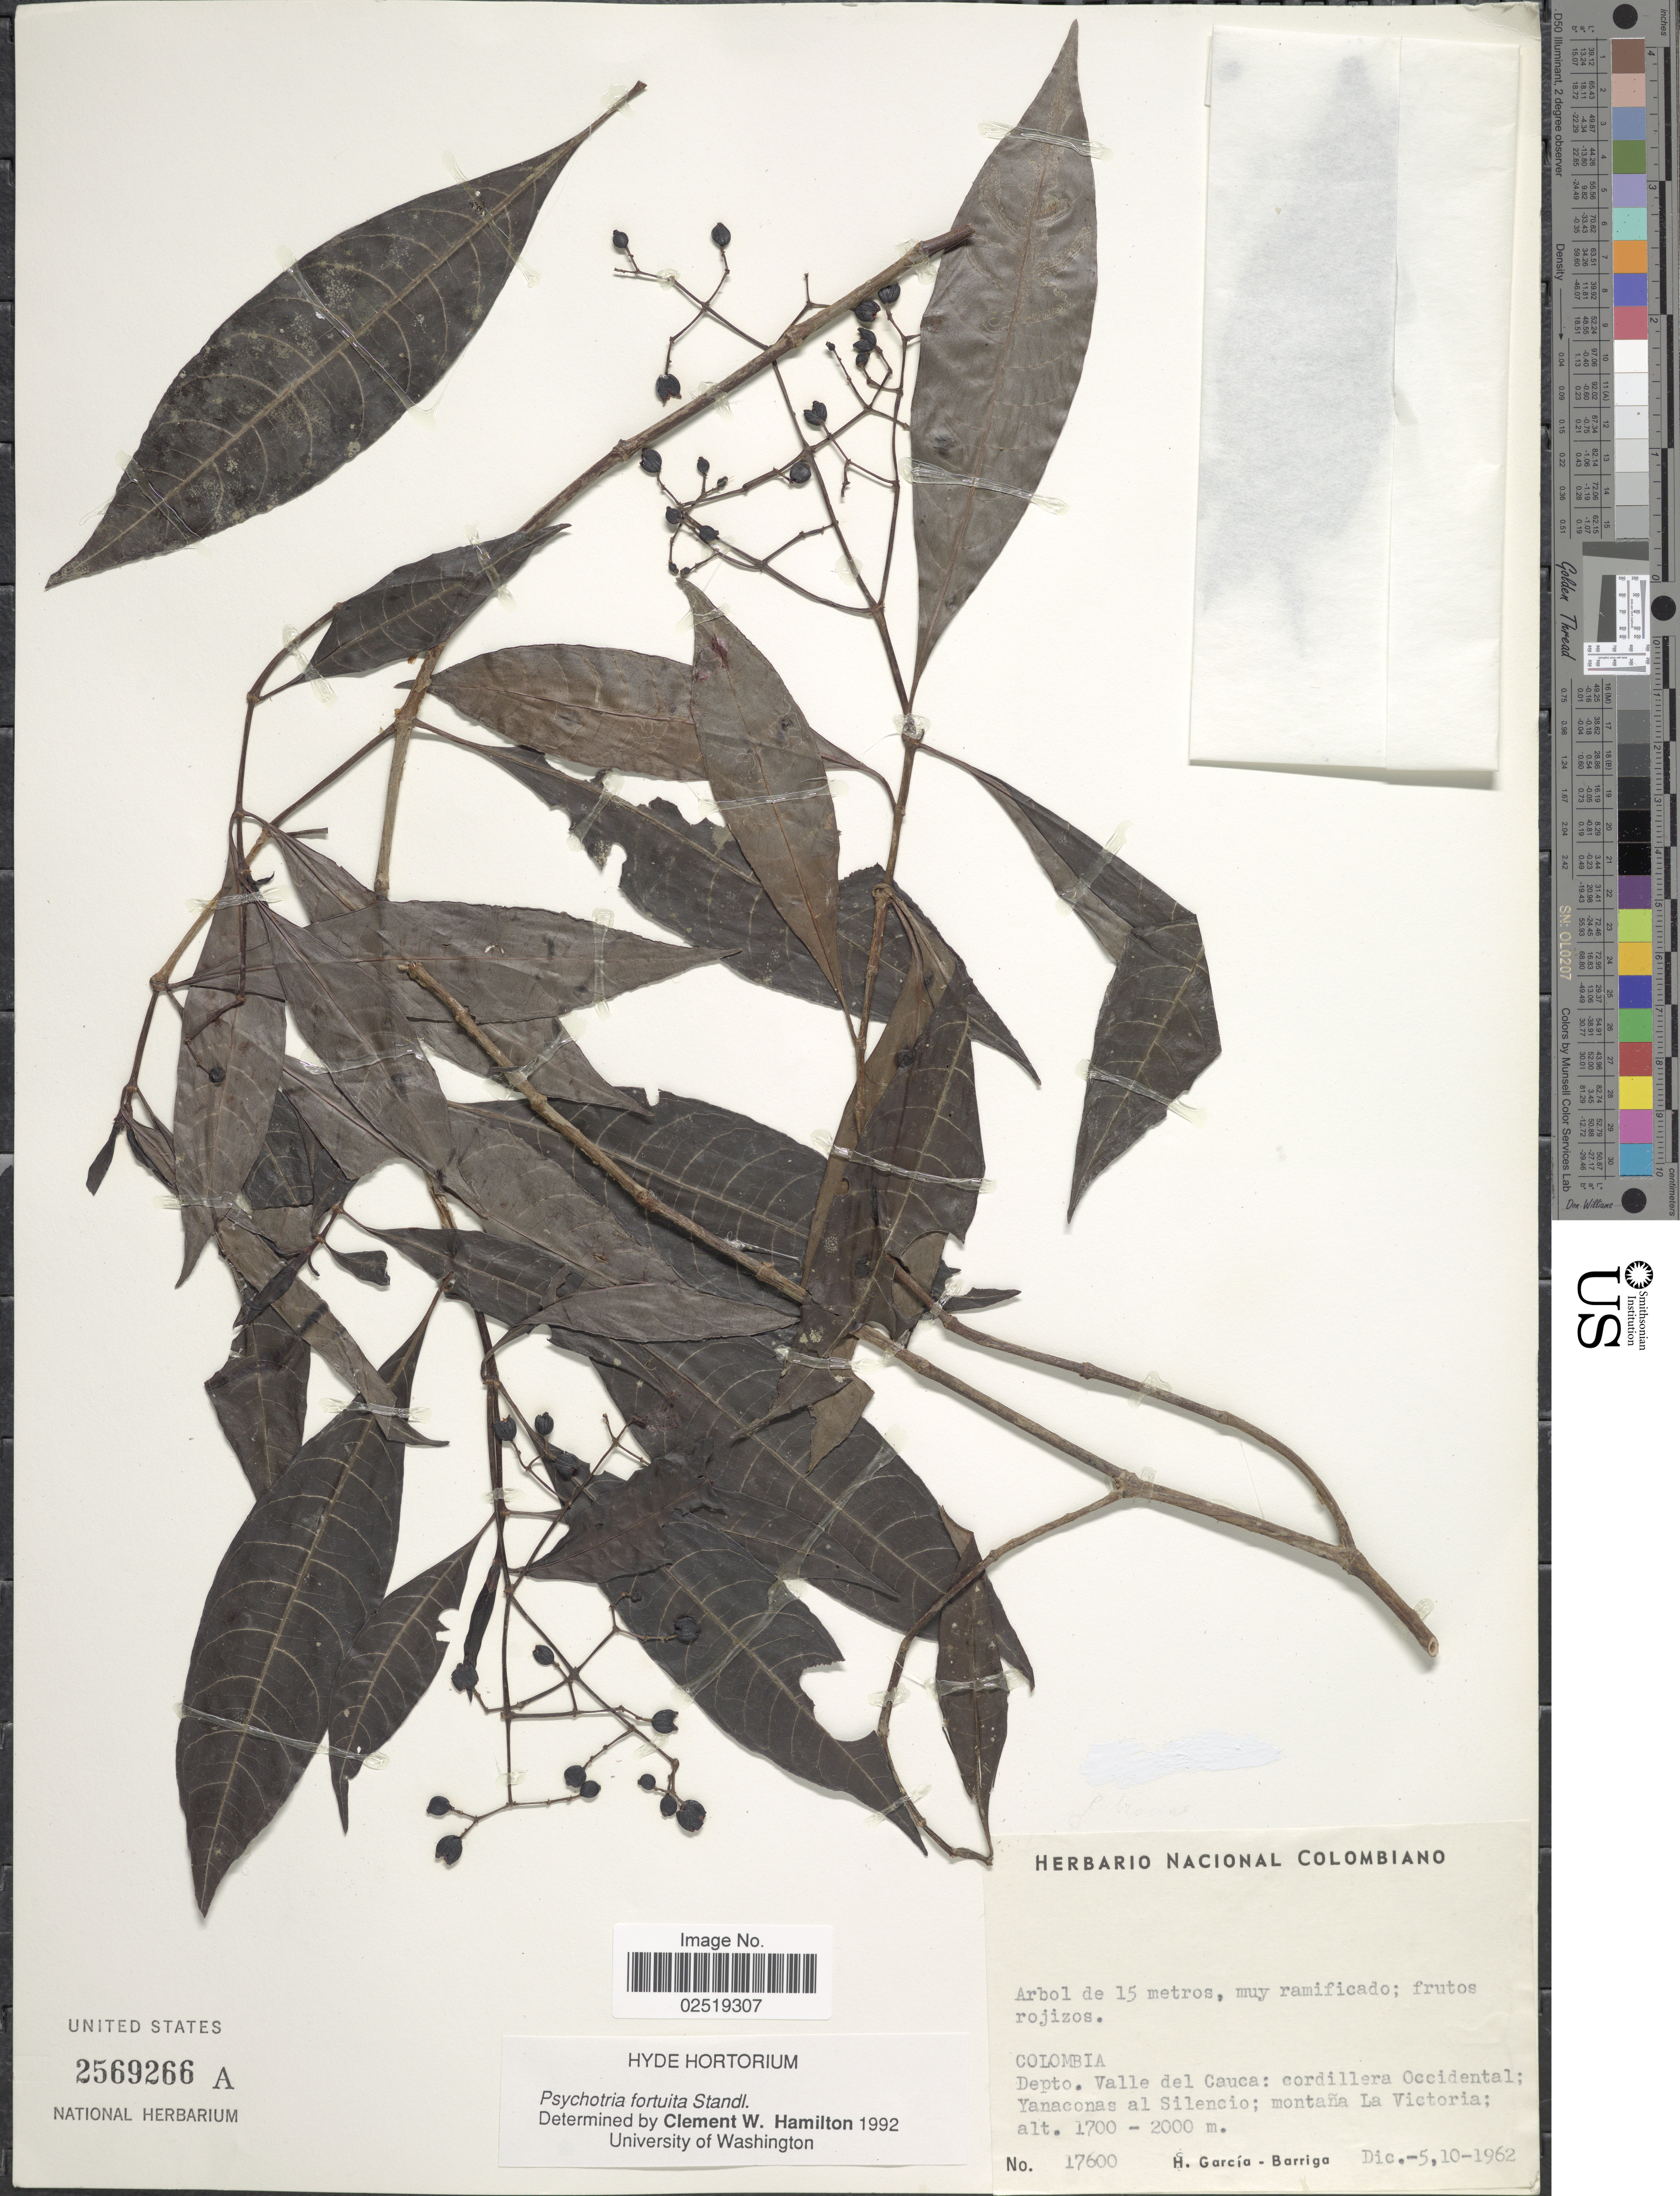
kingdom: Plantae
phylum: Tracheophyta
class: Magnoliopsida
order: Gentianales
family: Rubiaceae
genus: Psychotria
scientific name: Psychotria fortuita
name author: Standl.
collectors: H. García Barriga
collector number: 17600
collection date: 1962-12-05/1962-12-10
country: Colombia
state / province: Valle del Cauca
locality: Depto, Valle del Cauca: cordillera Occidental; Yanaconas al Silencio; montana La Victoria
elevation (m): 1700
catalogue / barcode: US 2569266A